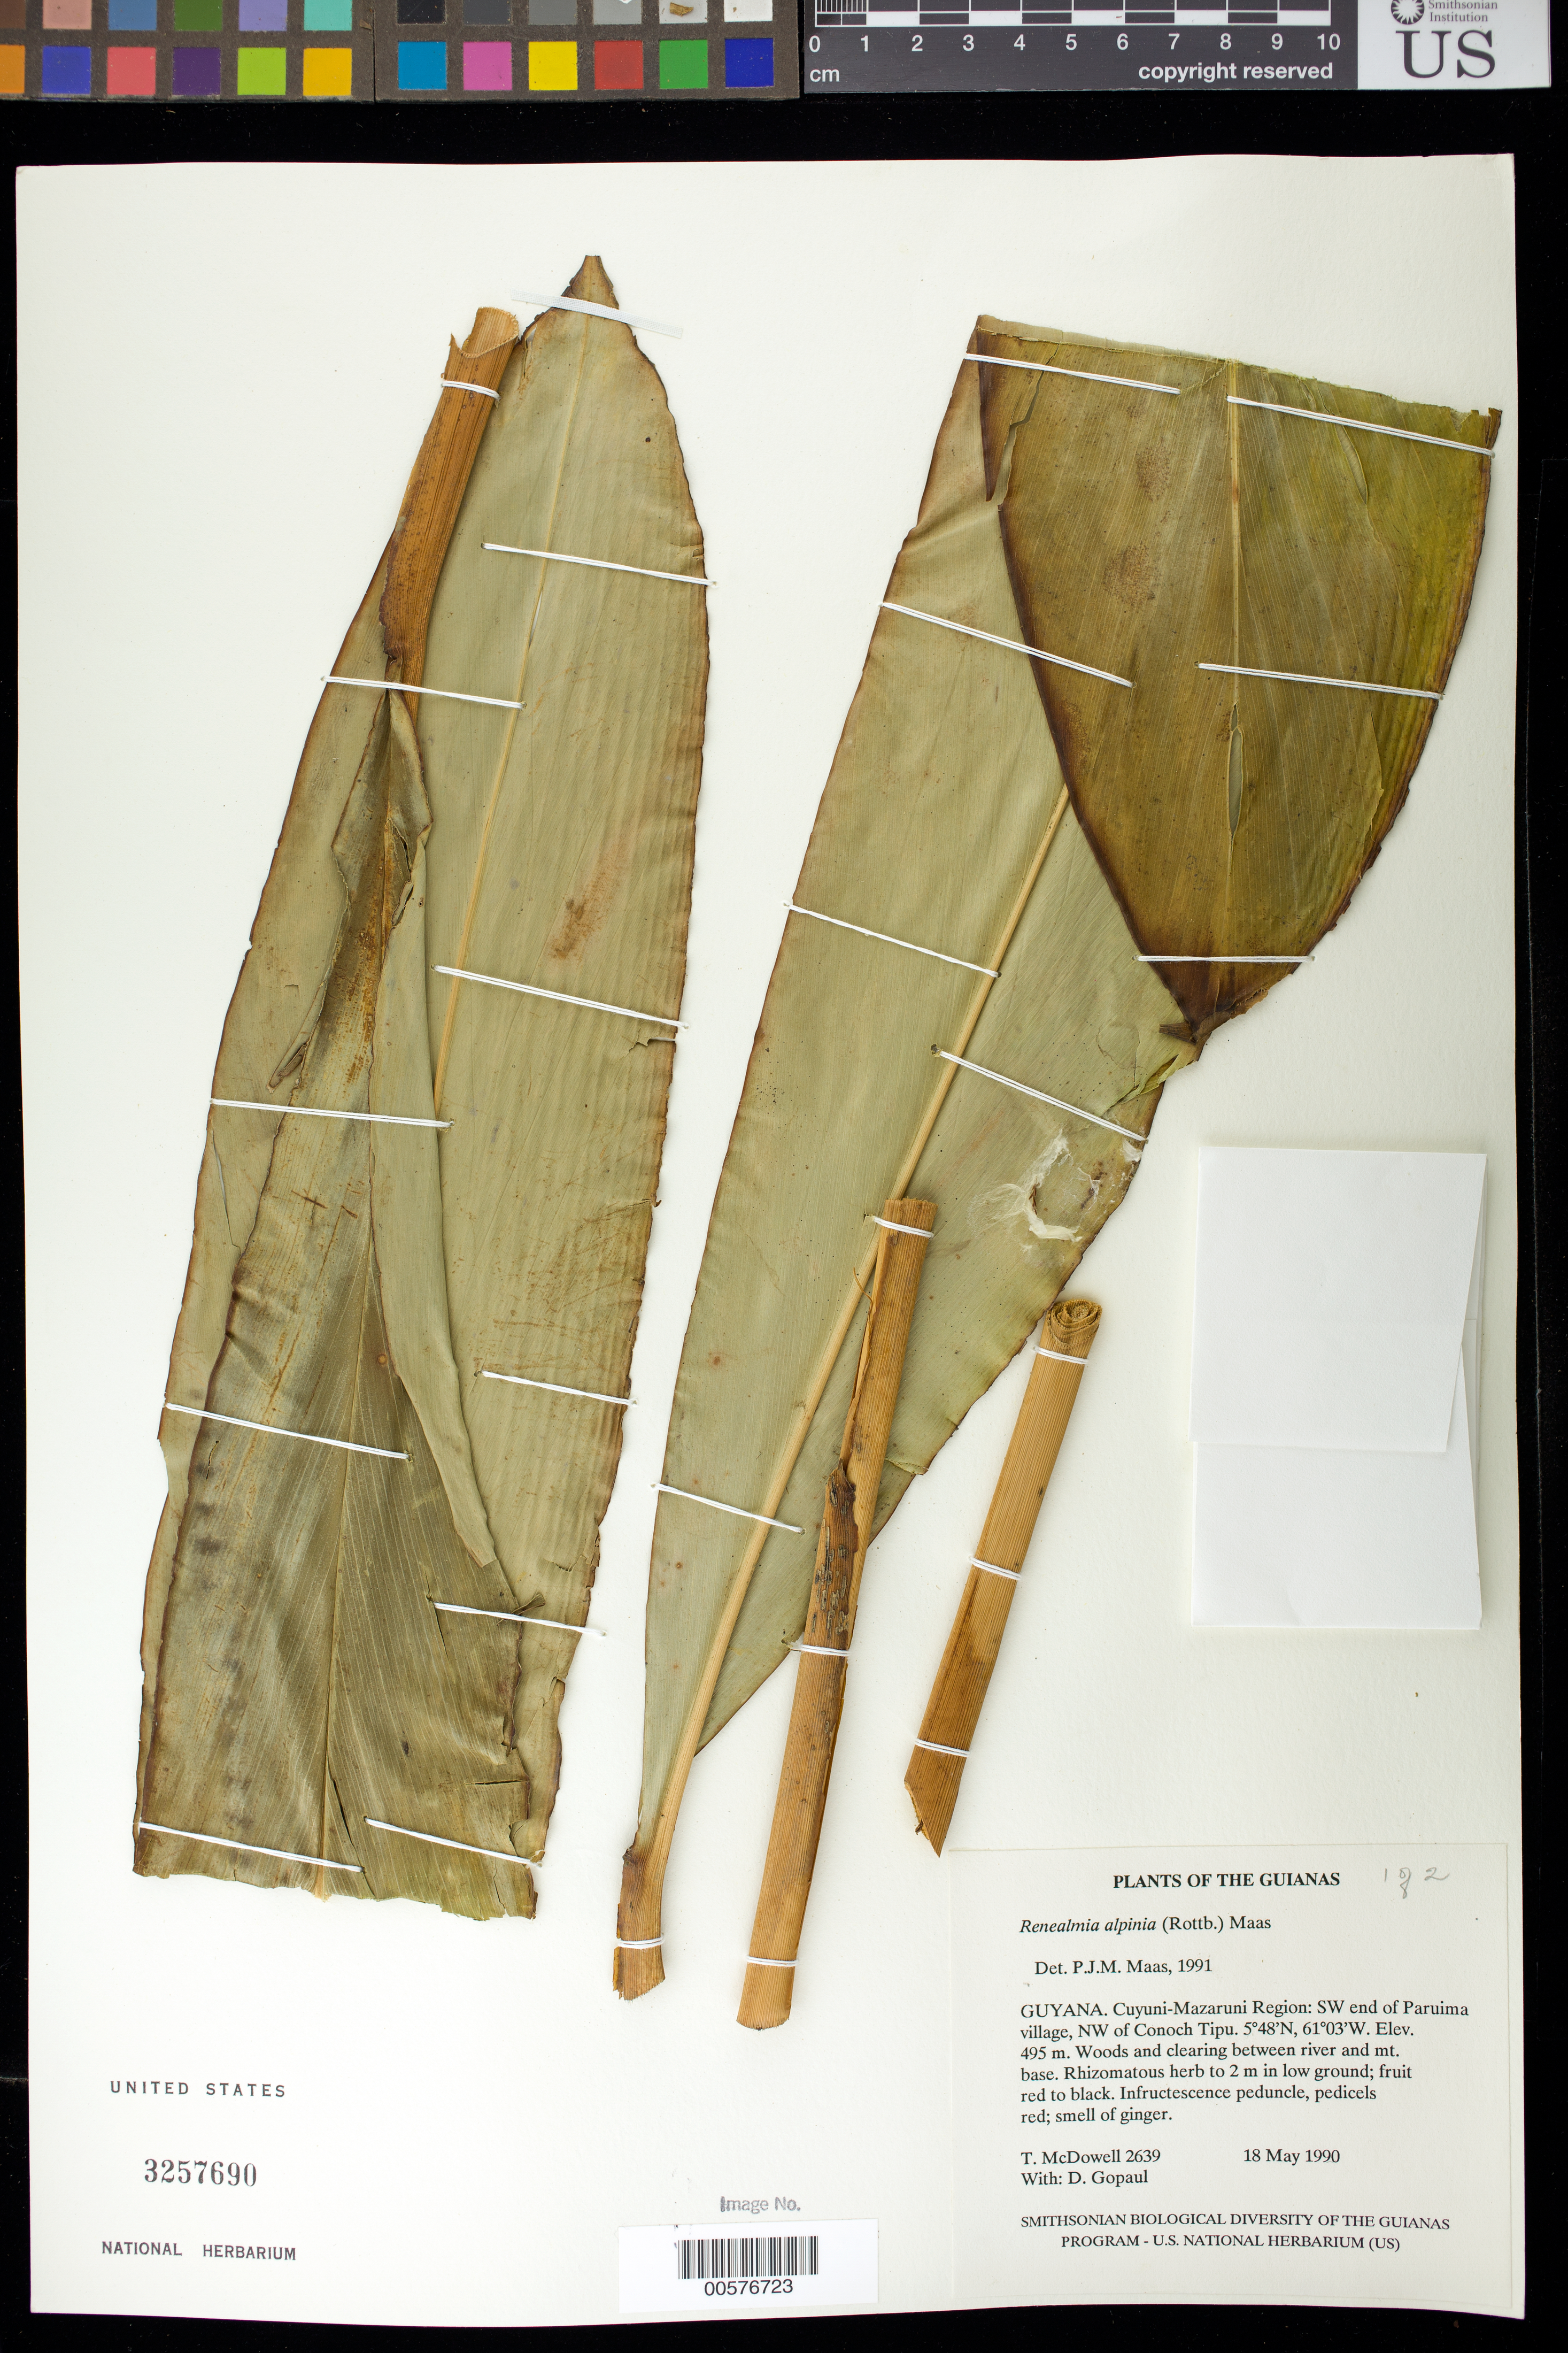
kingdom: Plantae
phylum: Tracheophyta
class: Liliopsida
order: Zingiberales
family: Zingiberaceae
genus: Renealmia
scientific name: Renealmia alpinia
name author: (Rottb.) Maas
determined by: Maas, Paul J. M.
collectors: T. McDowell & D. Gopaul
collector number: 2639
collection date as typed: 18 May 1990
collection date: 1990-05-18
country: Guyana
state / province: Cuyuni-Mazaruni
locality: SW end of Paruima village, NW of Conoch Tipu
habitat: Woods and clearing between river and mountain base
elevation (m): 495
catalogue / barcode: US 3257690